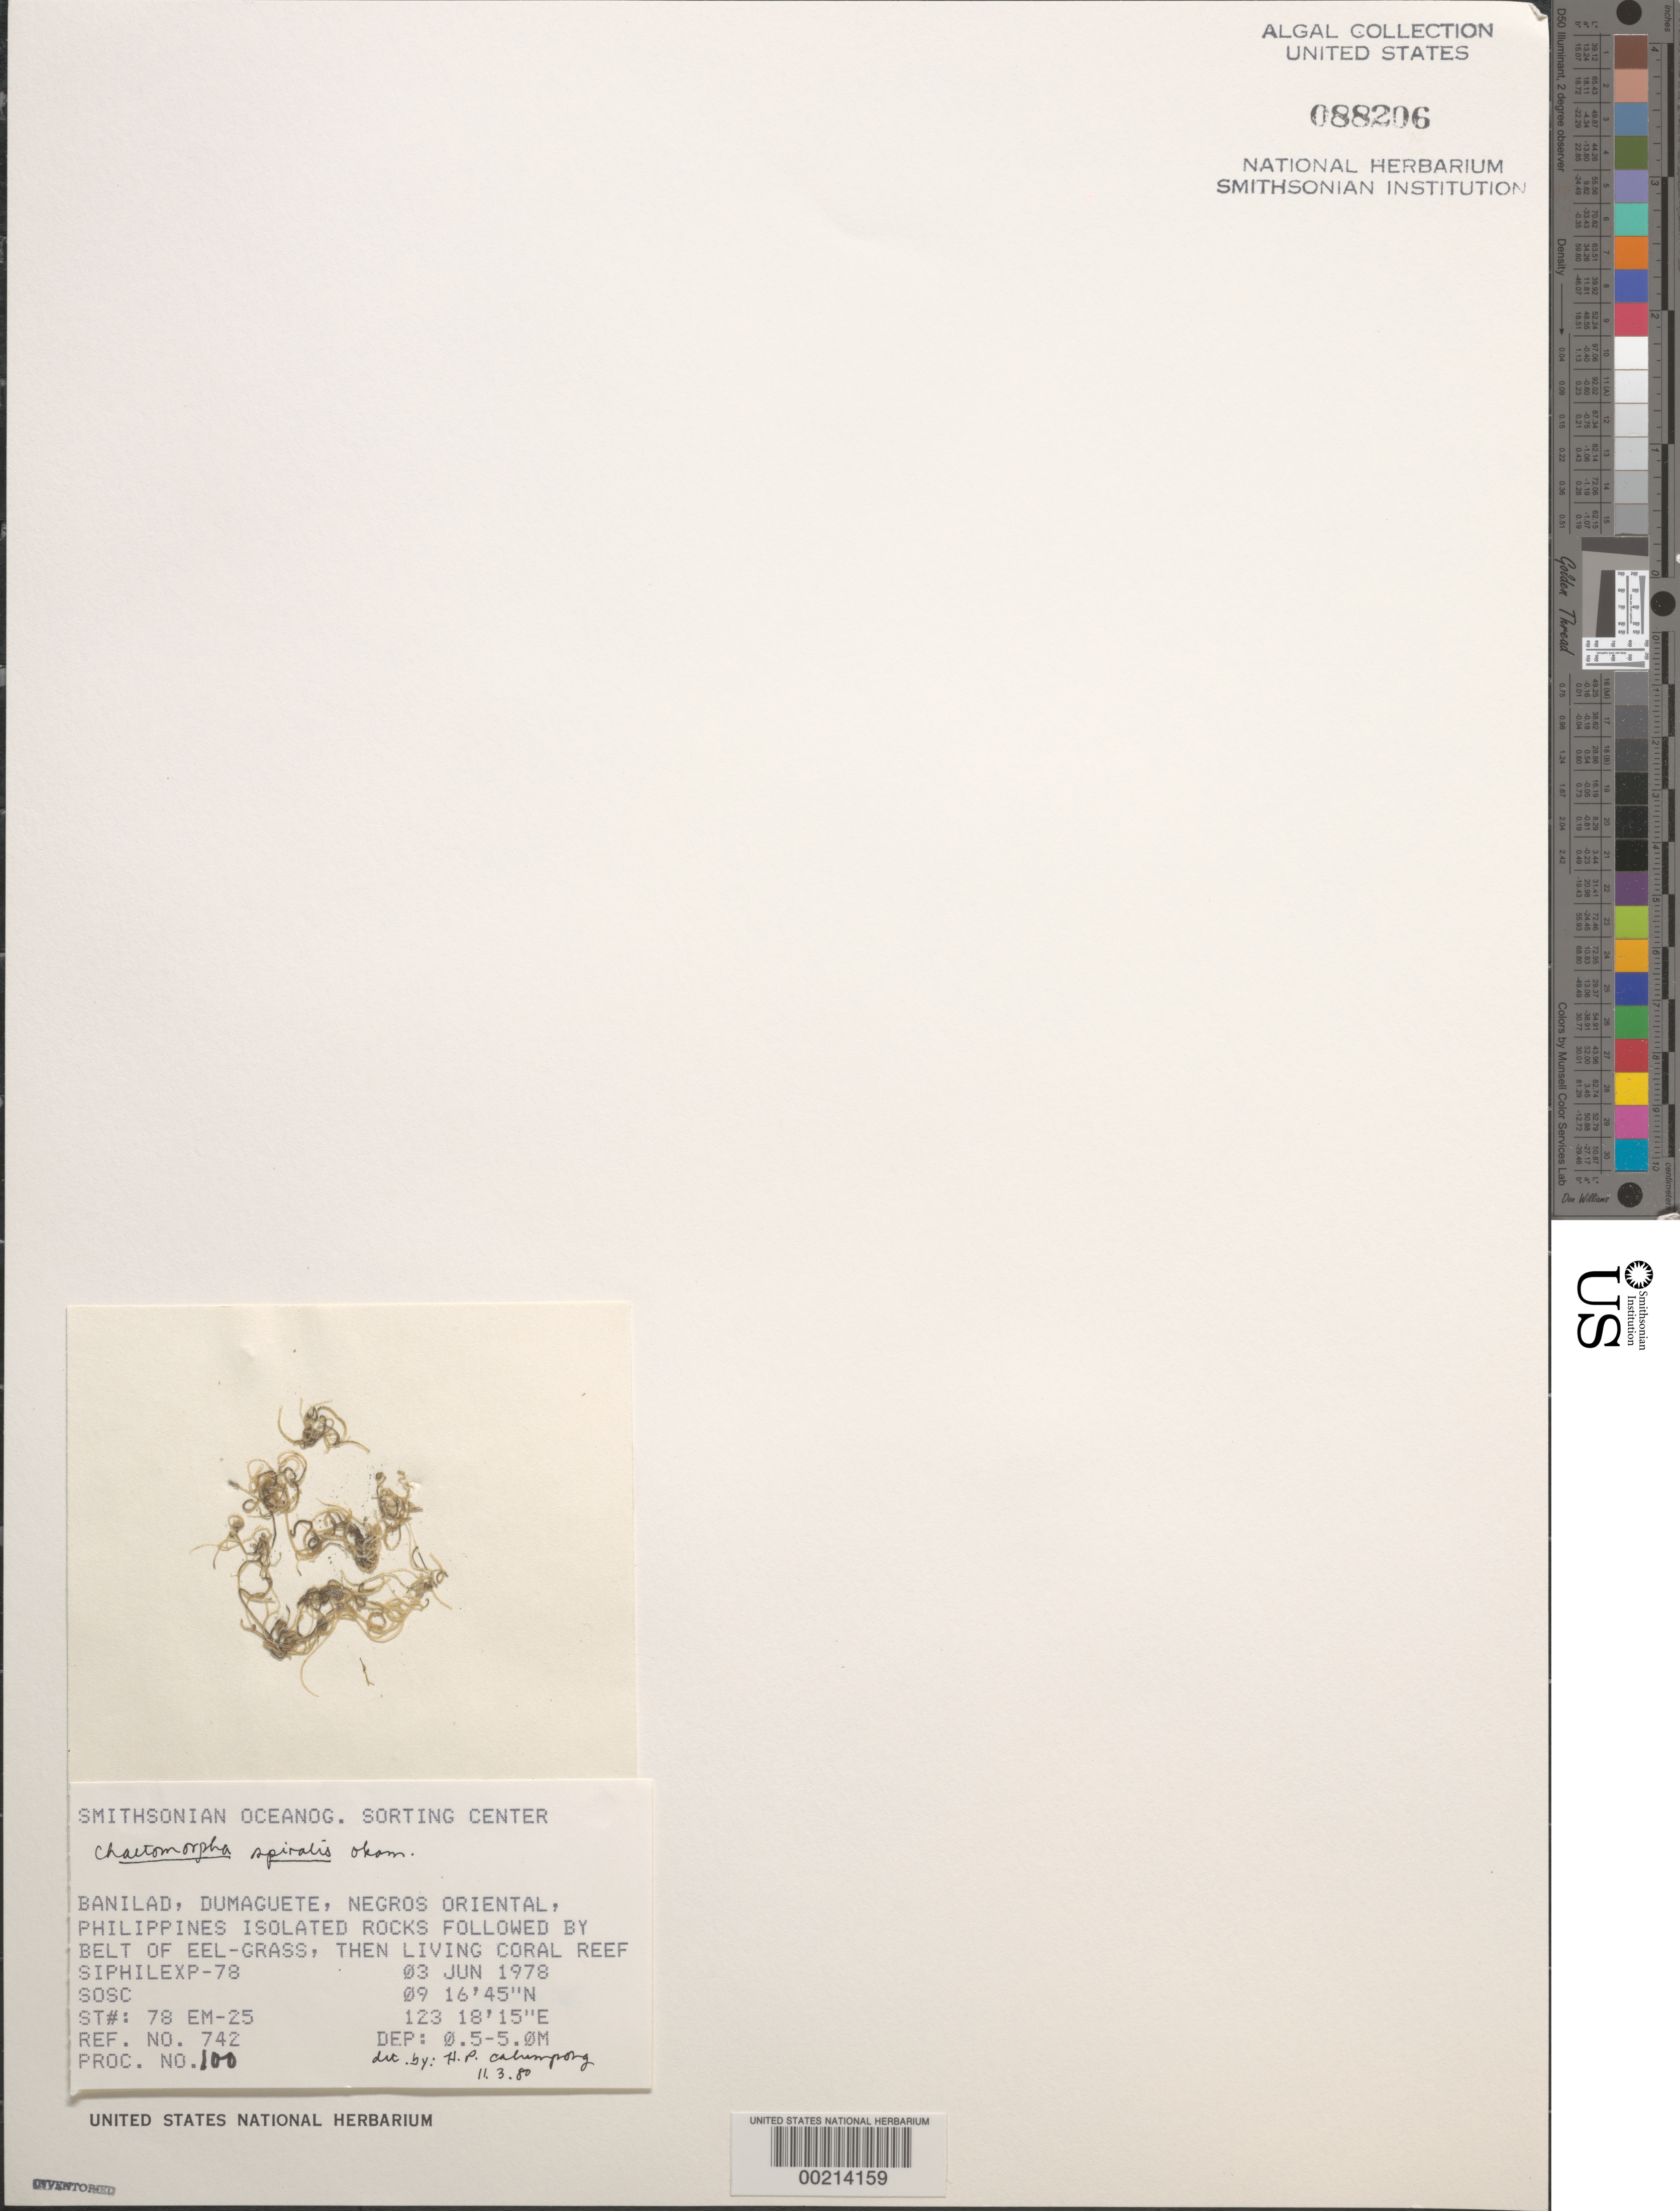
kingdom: Plantae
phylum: Chlorophyta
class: Ulvophyceae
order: Cladophorales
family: Cladophoraceae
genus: Chaetomorpha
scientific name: Chaetomorpha spiralis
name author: Okamura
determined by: Calumpong, H. P.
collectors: SOSC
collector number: Station 78 Em-25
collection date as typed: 03 Jun 1978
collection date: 1978-06-03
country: Philippines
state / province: Central Visayas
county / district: Negros Oriental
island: Negros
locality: Banilad, Dumaguete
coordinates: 09 16'45"N, 123 18'15"E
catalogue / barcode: US 88206